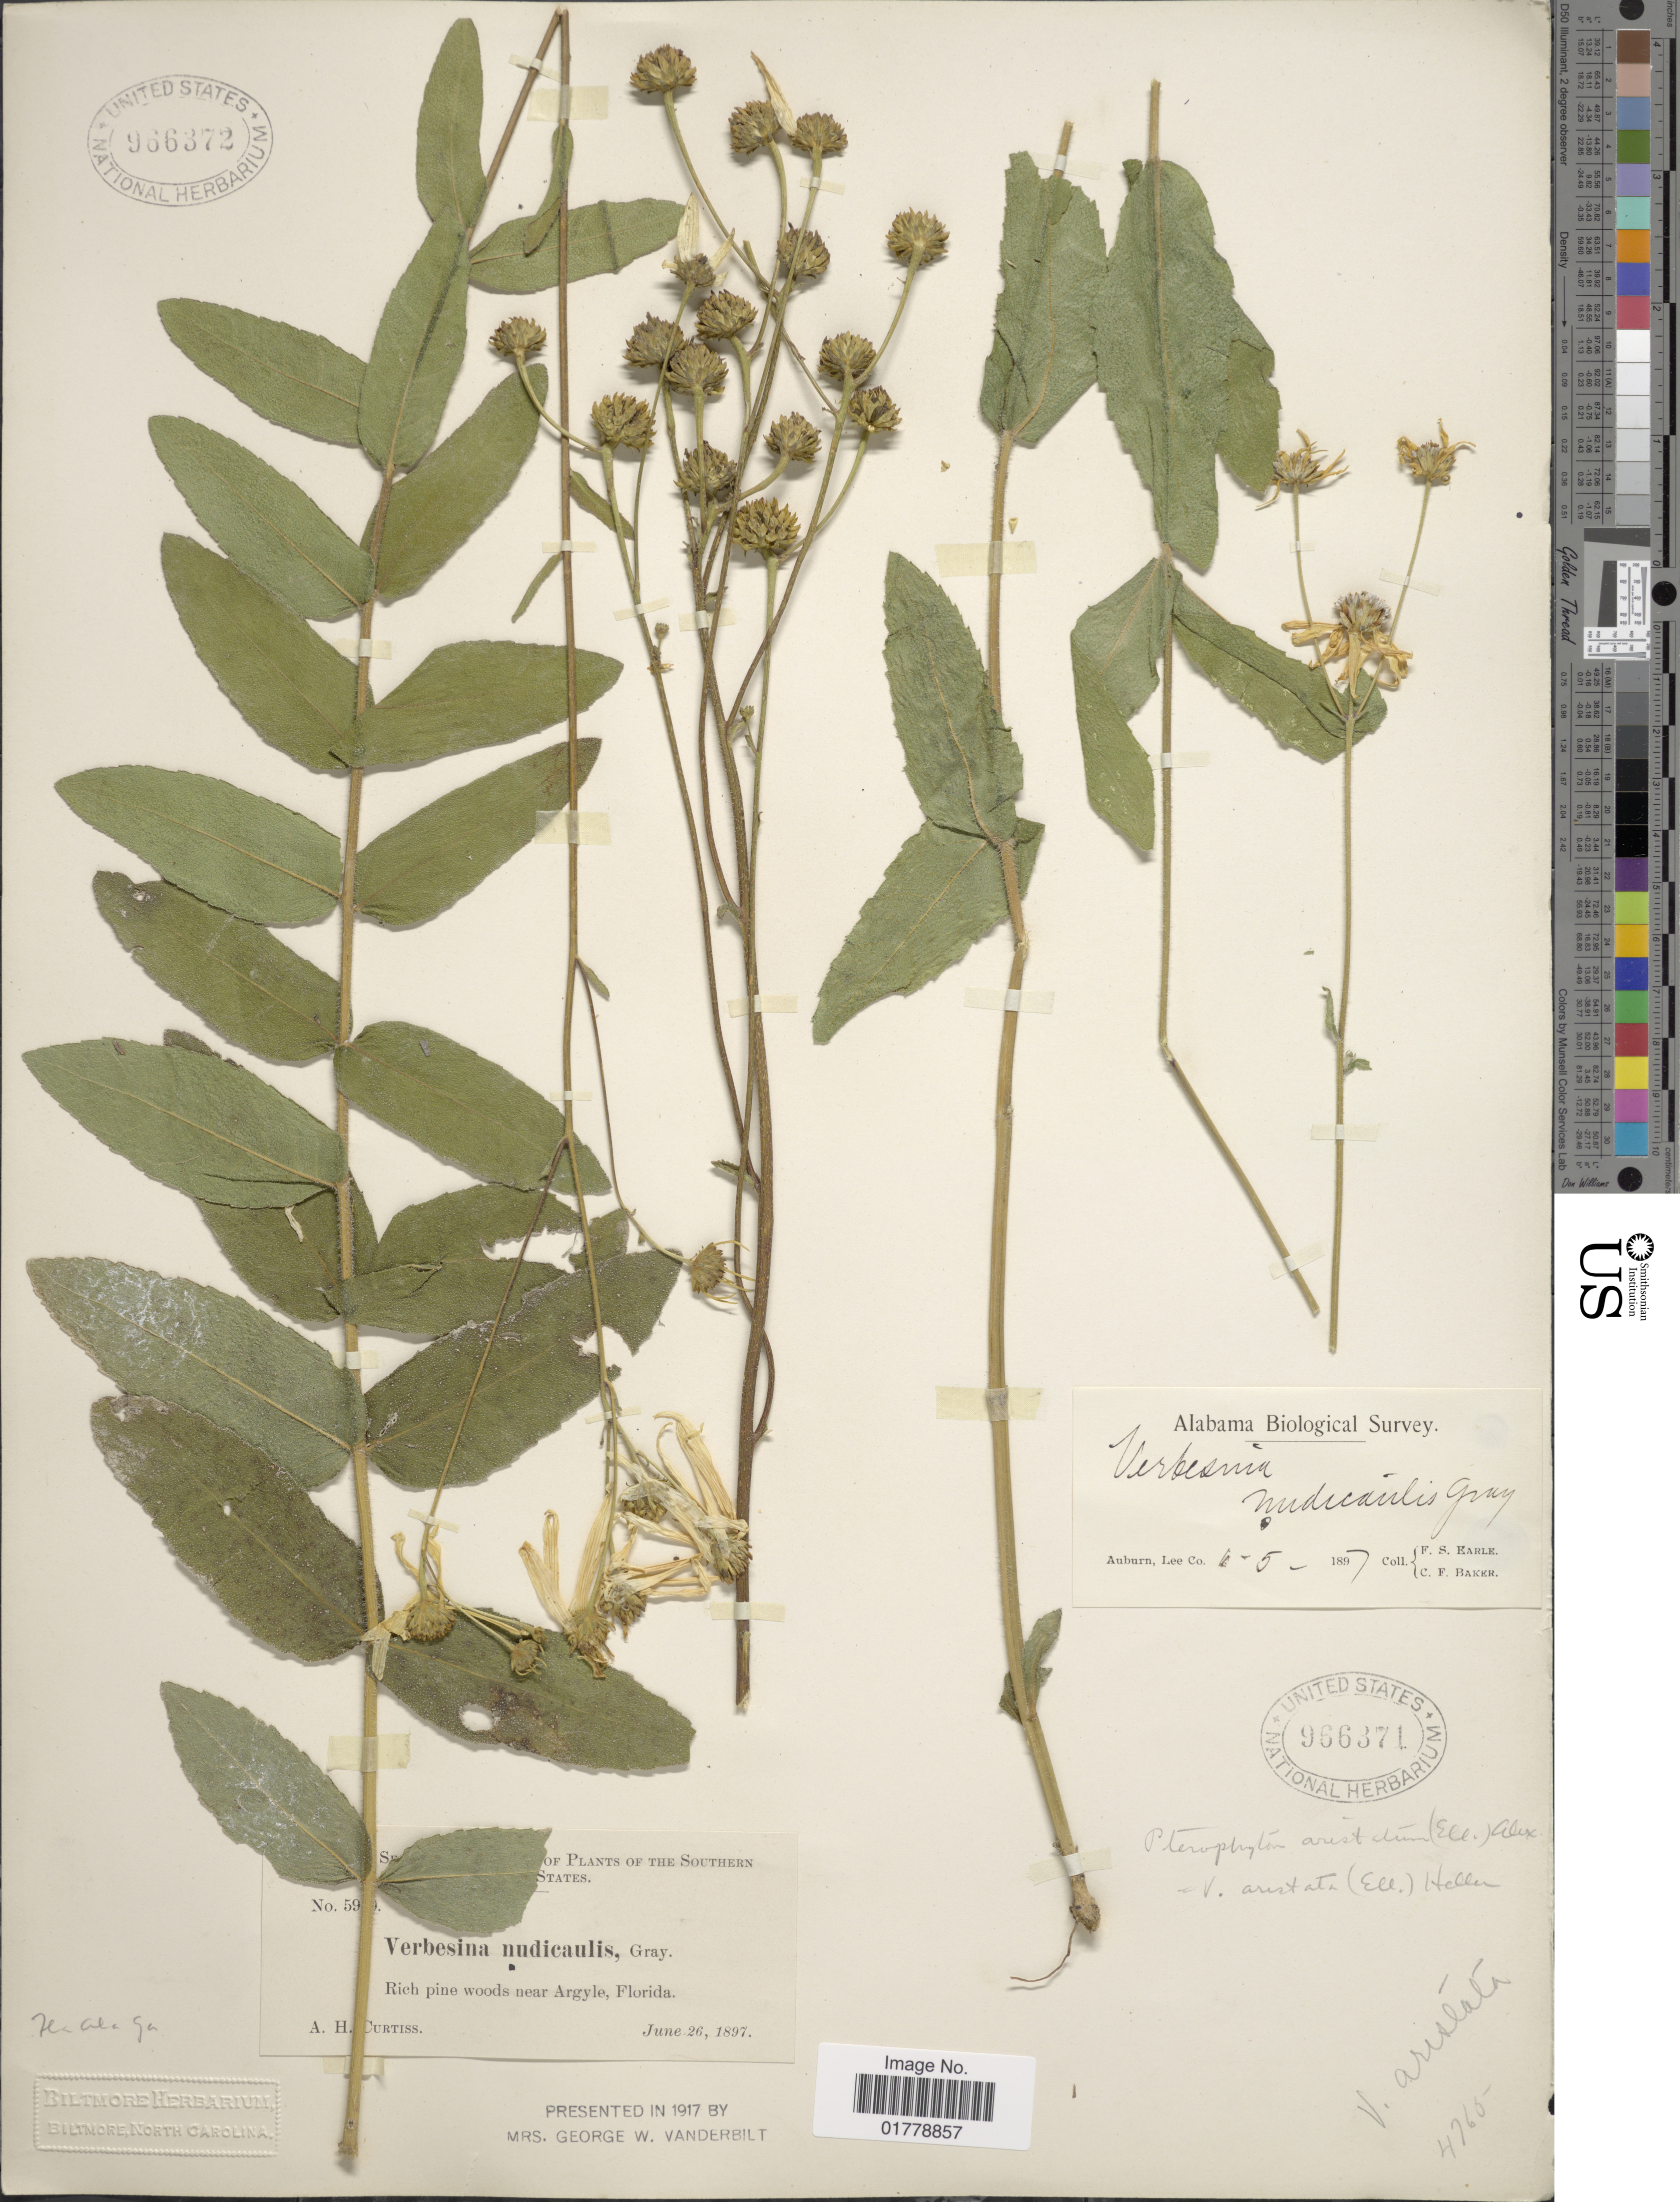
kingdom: Plantae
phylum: Tracheophyta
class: Magnoliopsida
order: Asterales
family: Asteraceae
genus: Verbesina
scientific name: Verbesina aristata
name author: (Elliott) A. Heller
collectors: A. H. Curtiss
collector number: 59*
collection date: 1897-06-26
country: United States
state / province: Florida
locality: Rich pine woods near Argyle, Florida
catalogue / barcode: US 966372-2